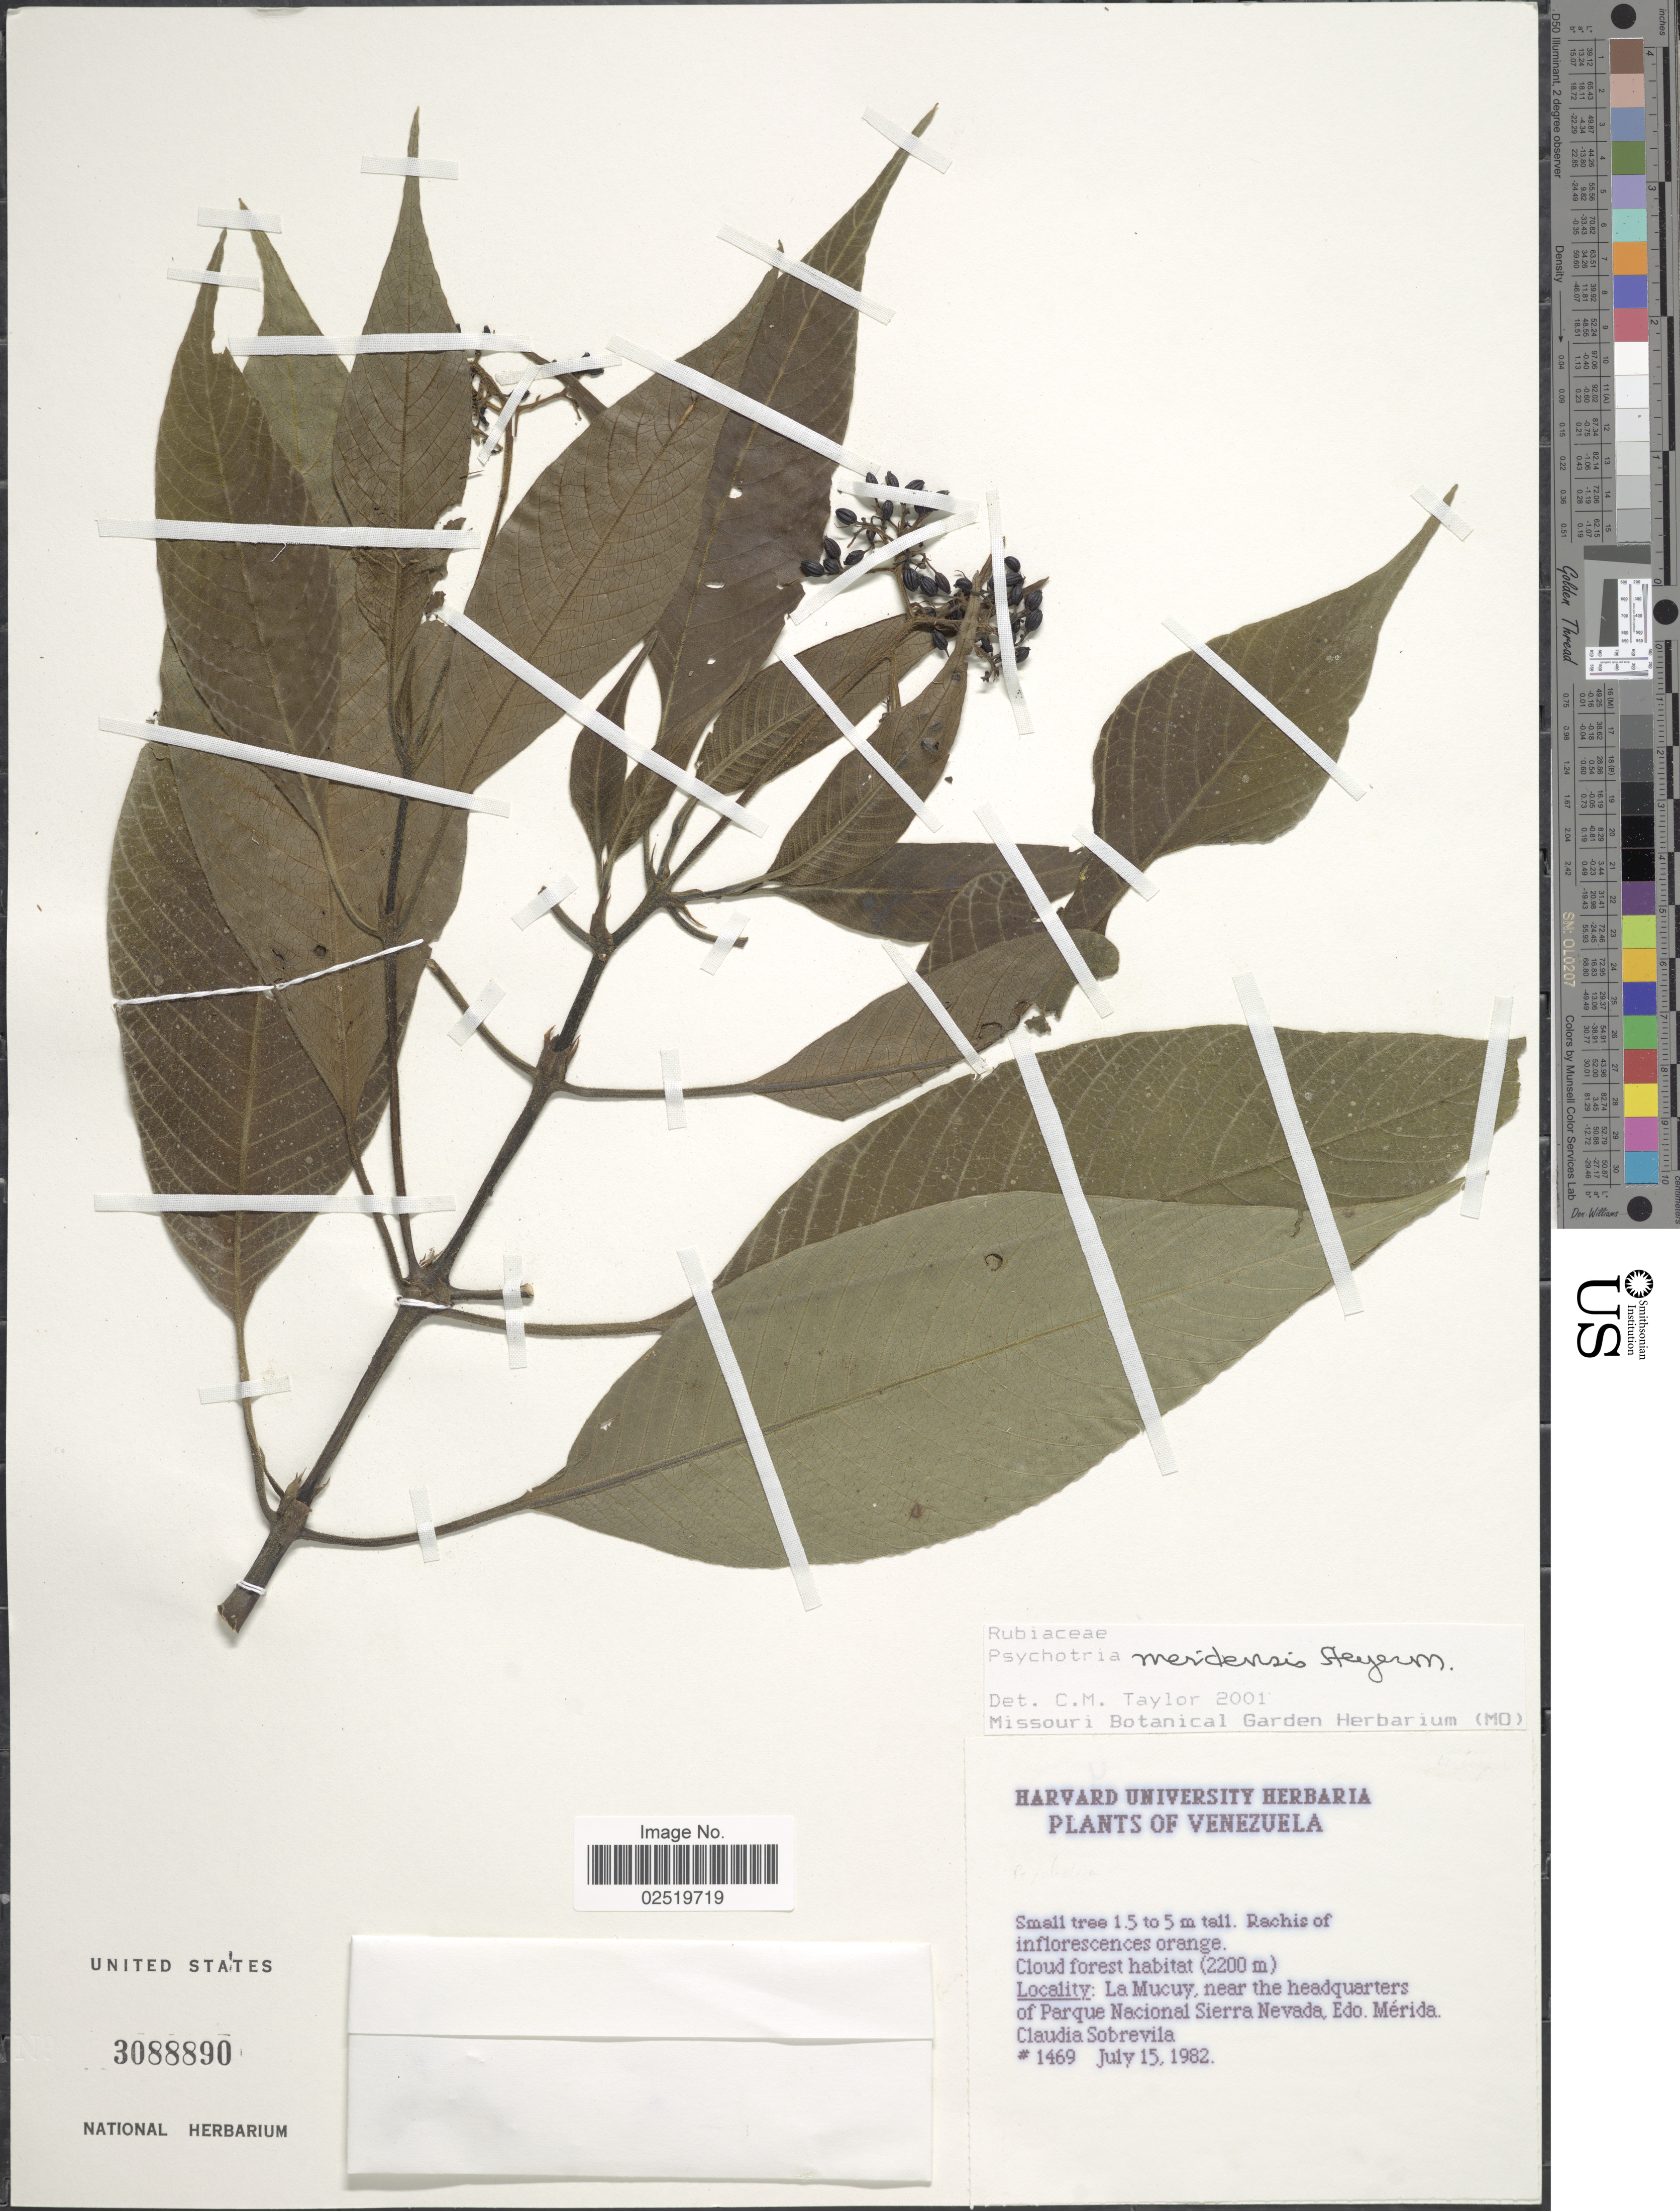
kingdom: Plantae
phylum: Tracheophyta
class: Magnoliopsida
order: Gentianales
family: Rubiaceae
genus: Psychotria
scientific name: Psychotria meridensis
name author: Steyerm.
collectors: C. Sobrevila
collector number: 1469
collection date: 1982-07-15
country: Venezuela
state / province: Mérida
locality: La Mucuy, near the headquarters of Parque Nacional Sierra Nevada.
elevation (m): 2200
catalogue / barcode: US 3088890